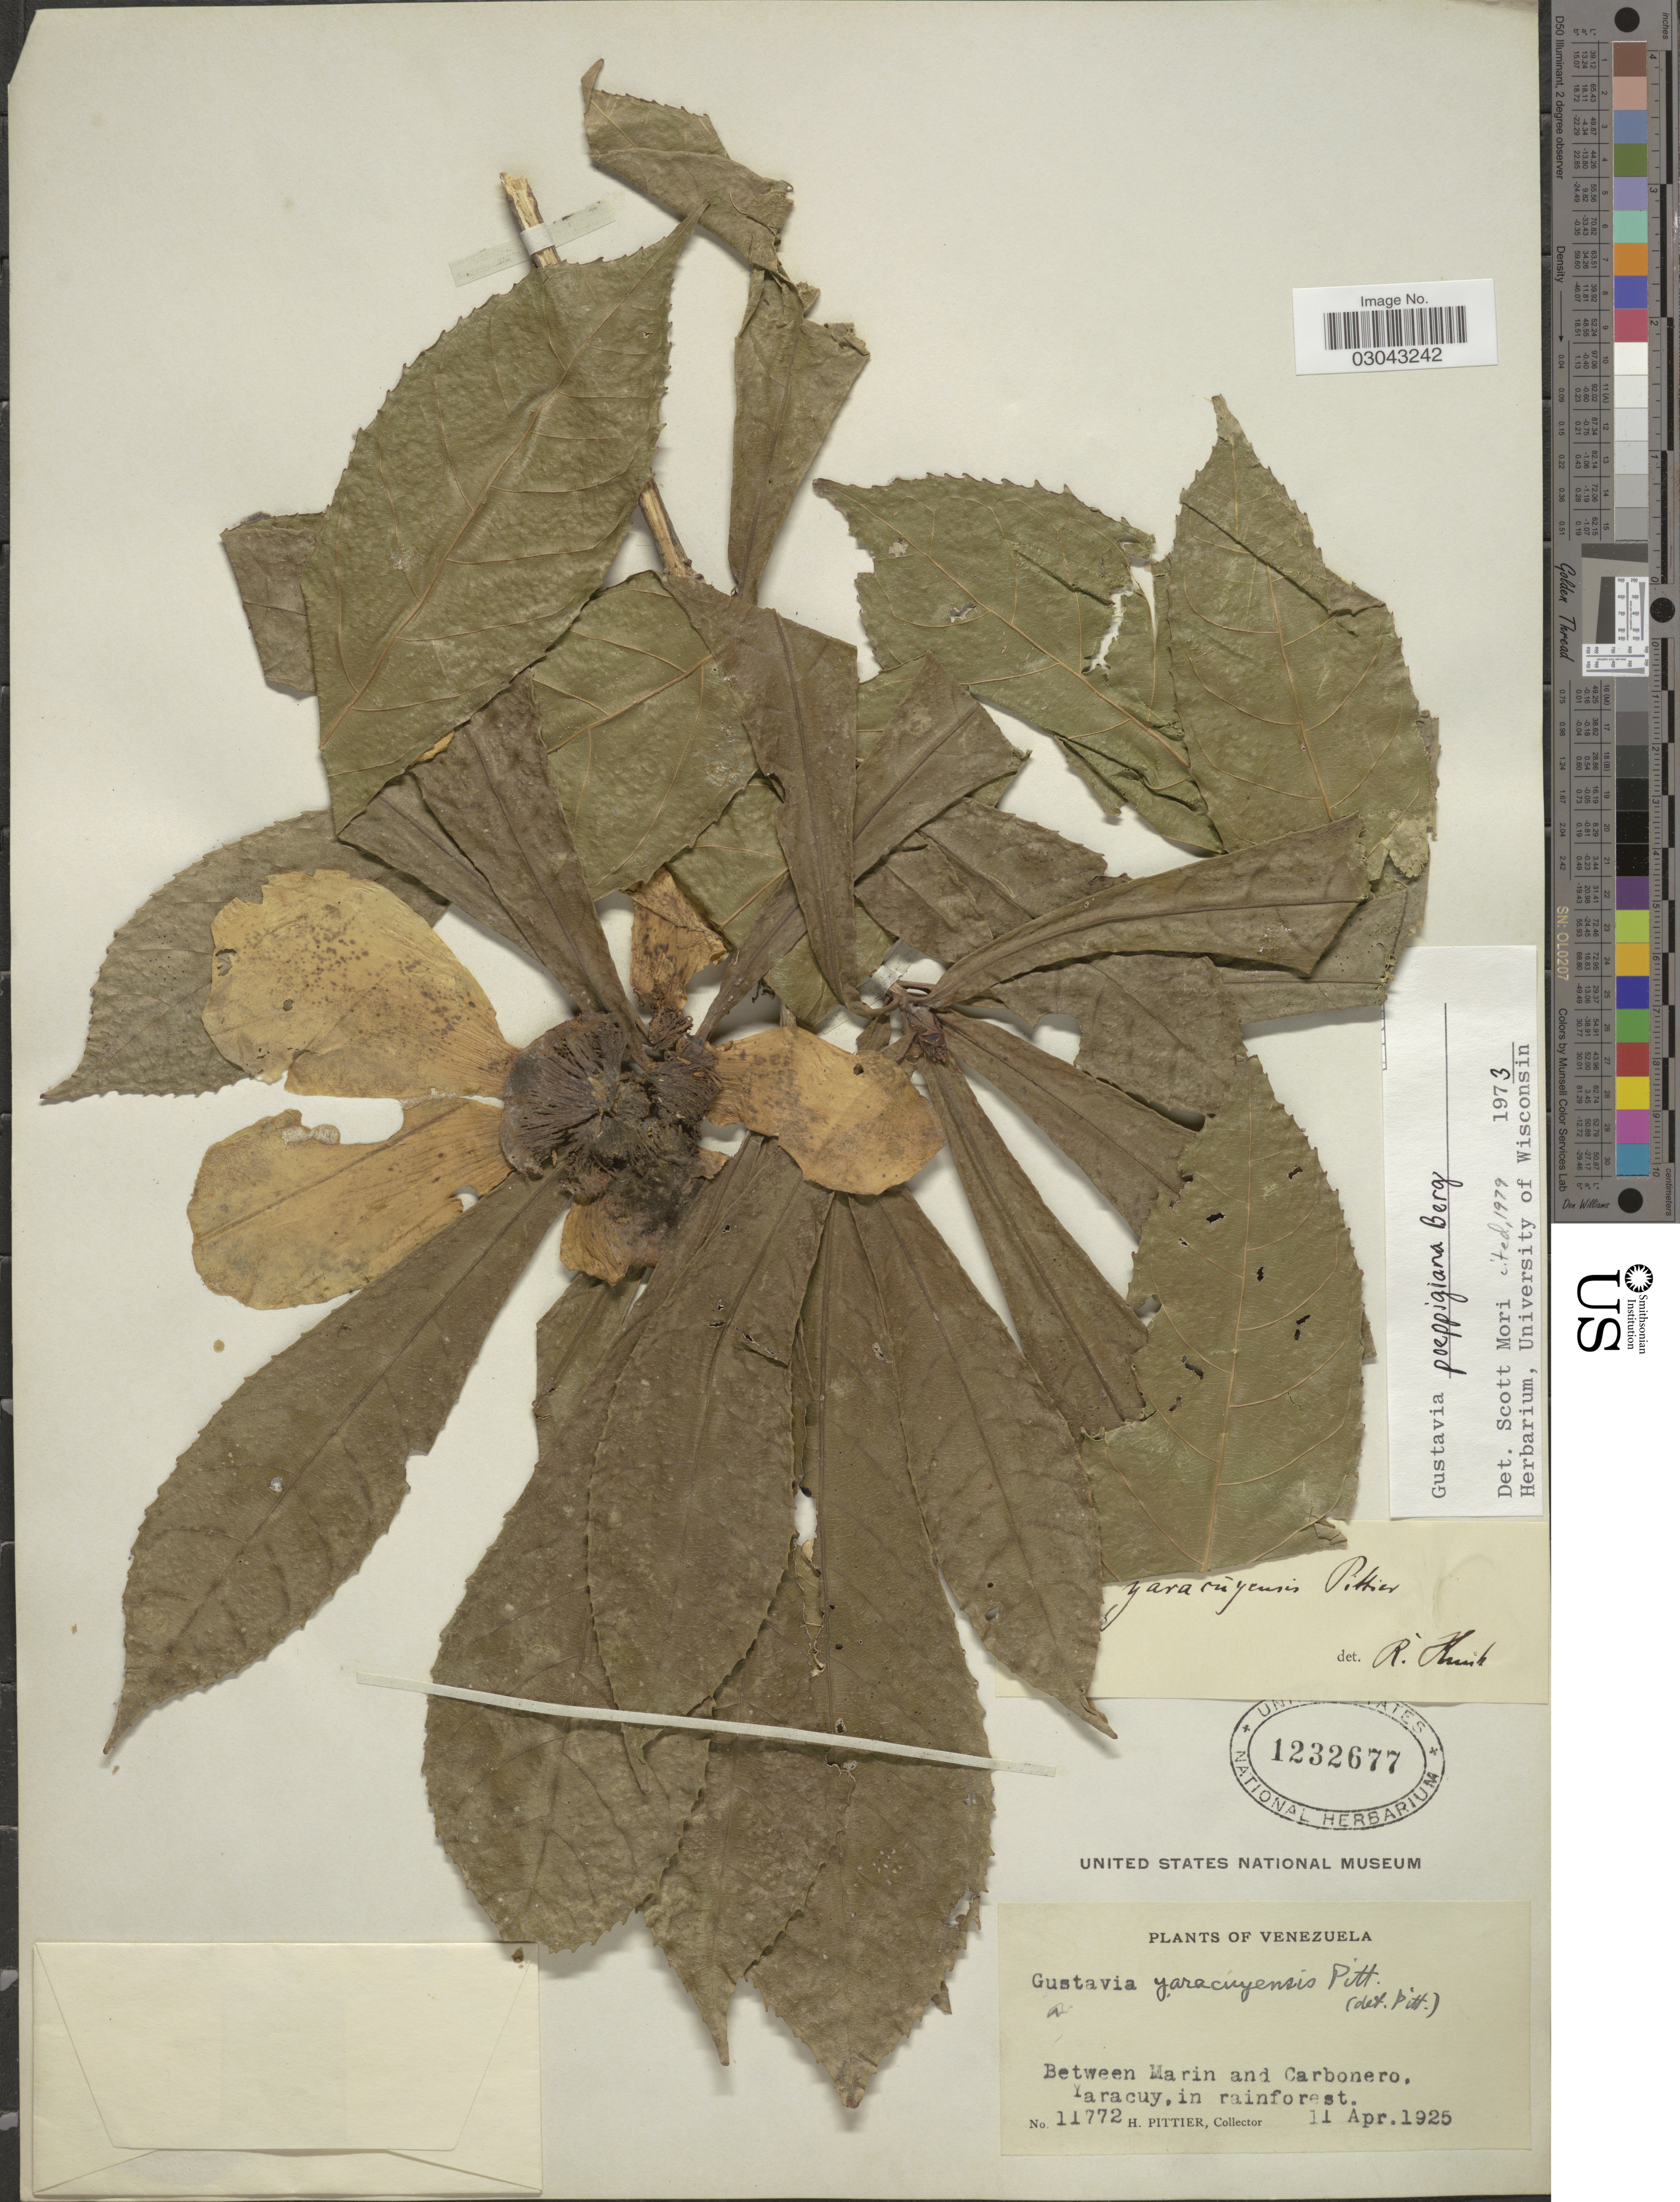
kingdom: Plantae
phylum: Tracheophyta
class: Magnoliopsida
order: Ericales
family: Lecythidaceae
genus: Gustavia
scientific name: Gustavia poeppigiana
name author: O. Berg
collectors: H. F. Pittier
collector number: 11772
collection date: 1925-04-11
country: Venezuela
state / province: Yaracuy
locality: Between Marin and Carbonero, Yaracuy, in rainforest.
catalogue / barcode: US 1232677